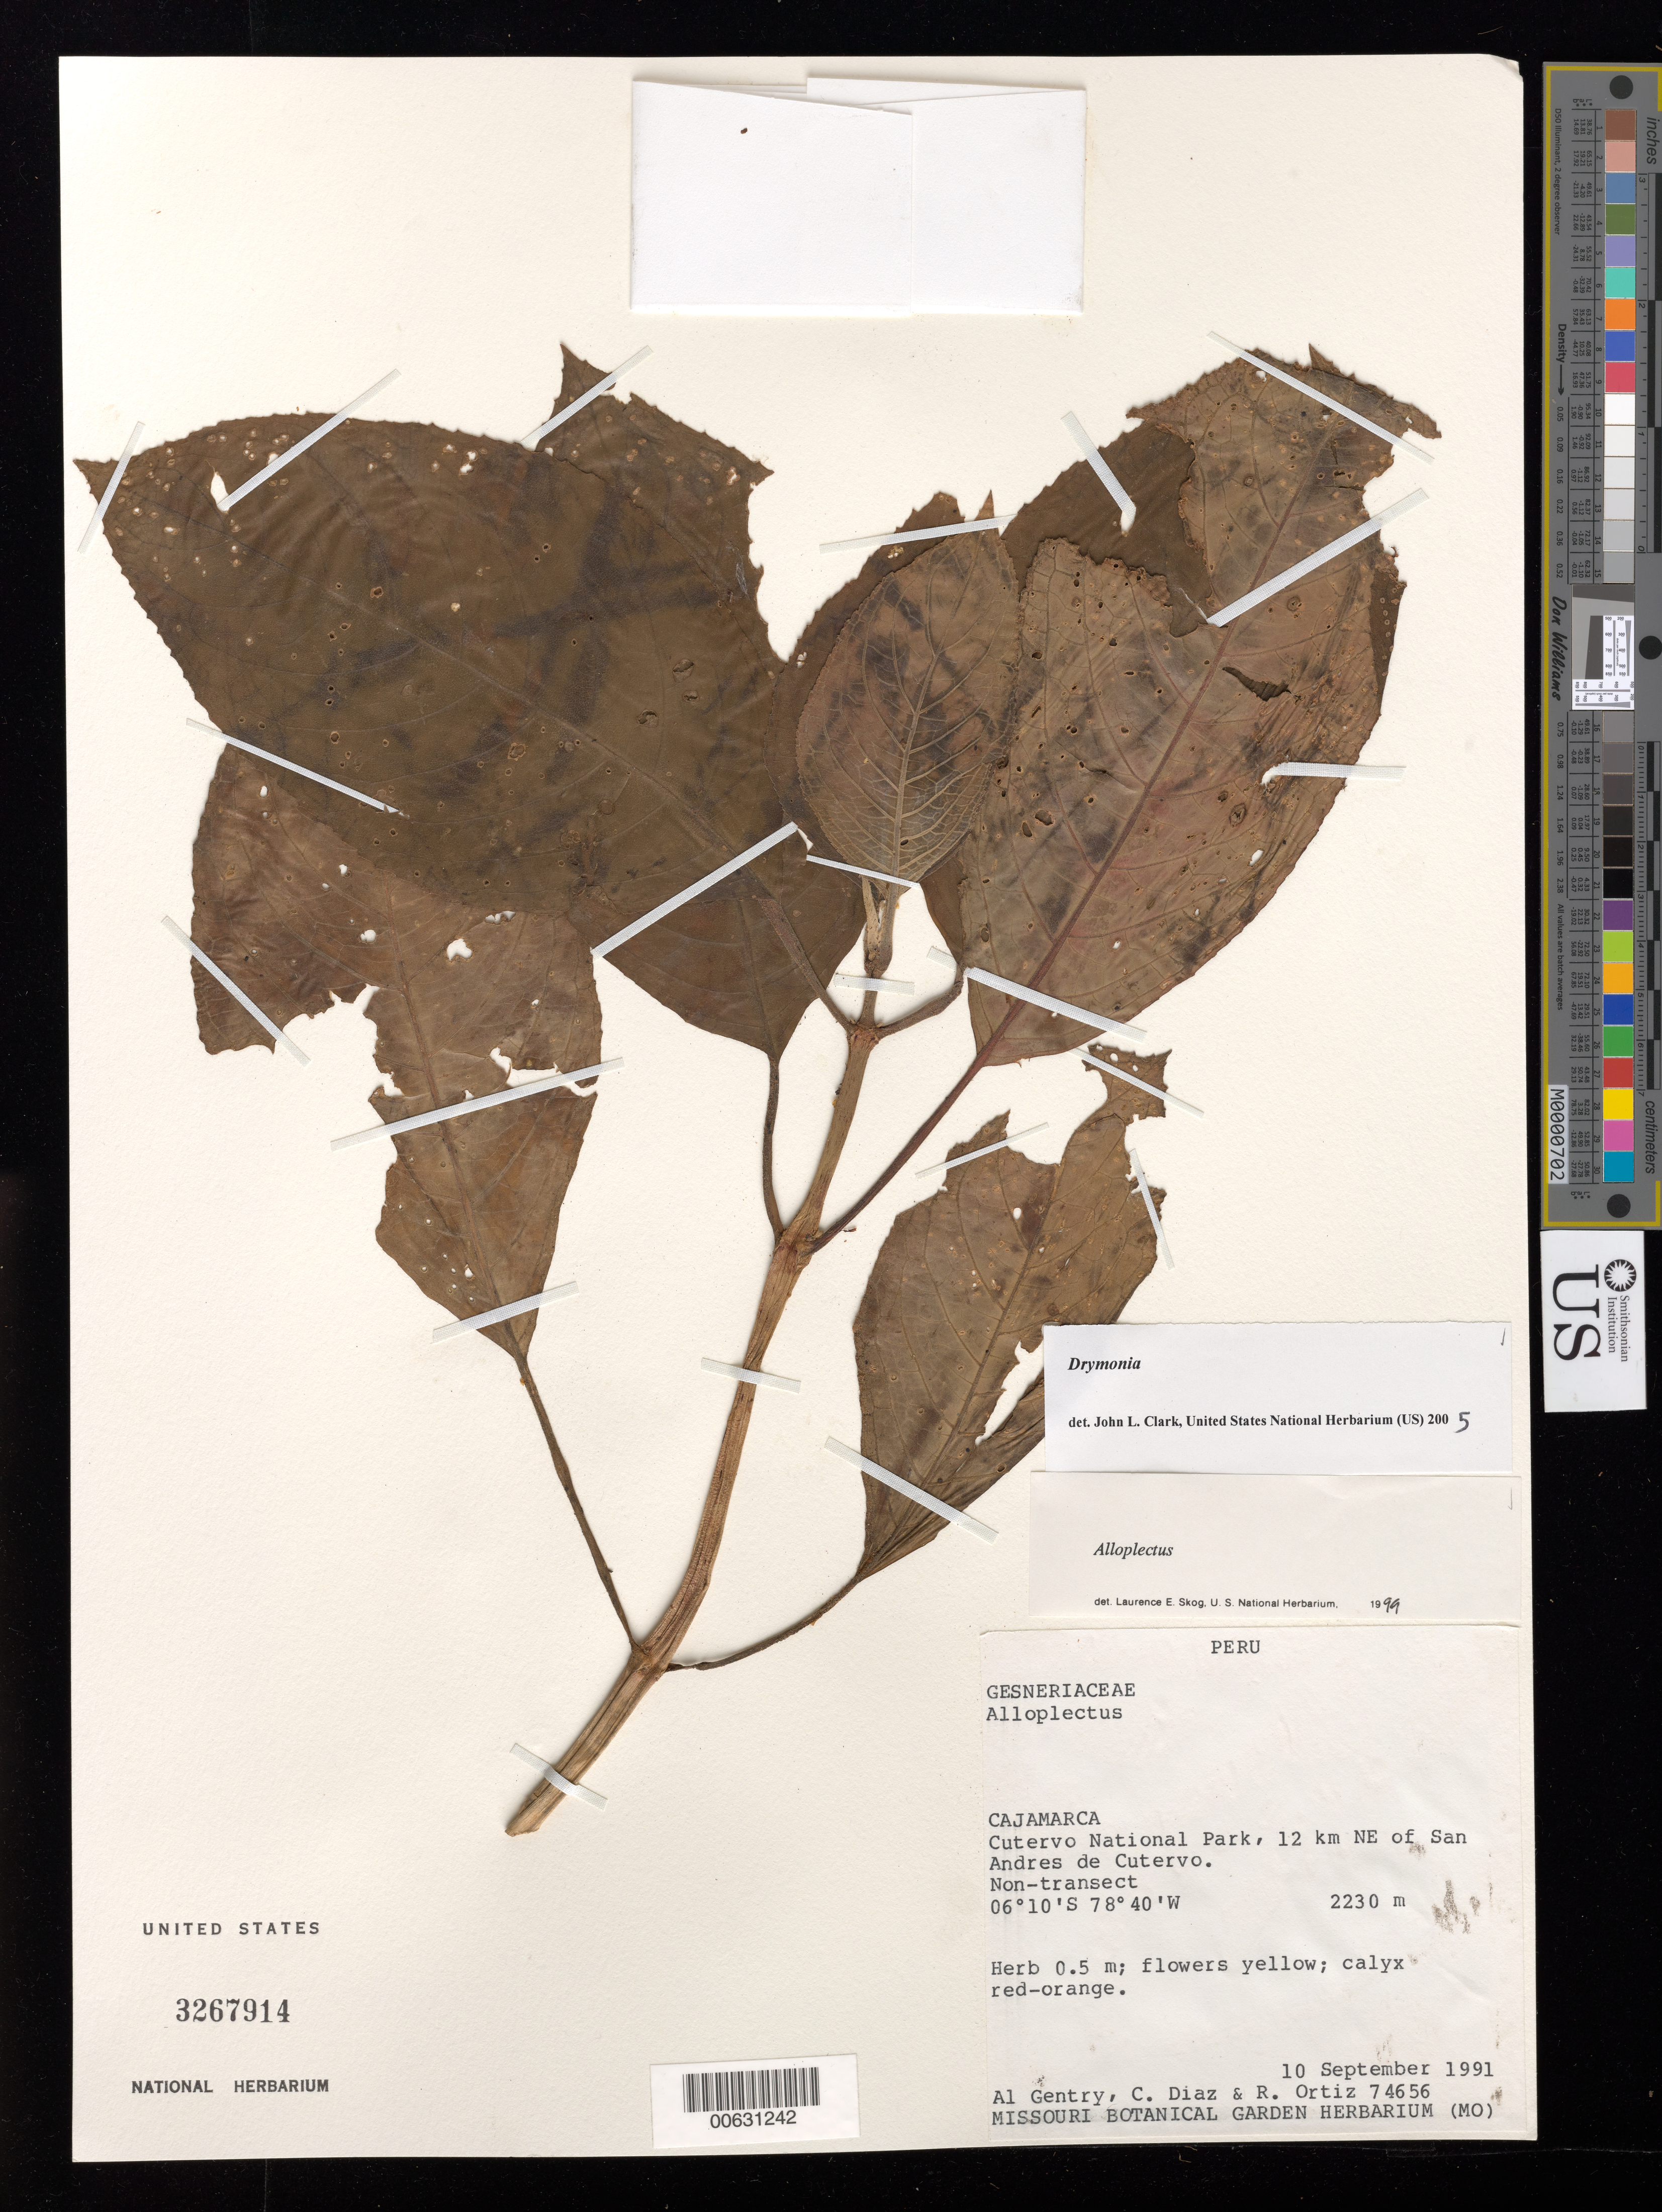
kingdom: Plantae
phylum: Tracheophyta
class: Magnoliopsida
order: Lamiales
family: Gesneriaceae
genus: Drymonia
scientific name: Drymonia cutervoensis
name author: J.L. Clark et al.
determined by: Skog, Laurence E.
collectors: A. H. Gentry, C. Díaz & R. del C. Ortiz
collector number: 74656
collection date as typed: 10 Sep 1991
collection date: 1991-09-10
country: Peru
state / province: Cajamarca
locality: Cutervo National Park, 12 km NE of San Andres de Cutervo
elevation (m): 2230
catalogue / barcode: US 3267914